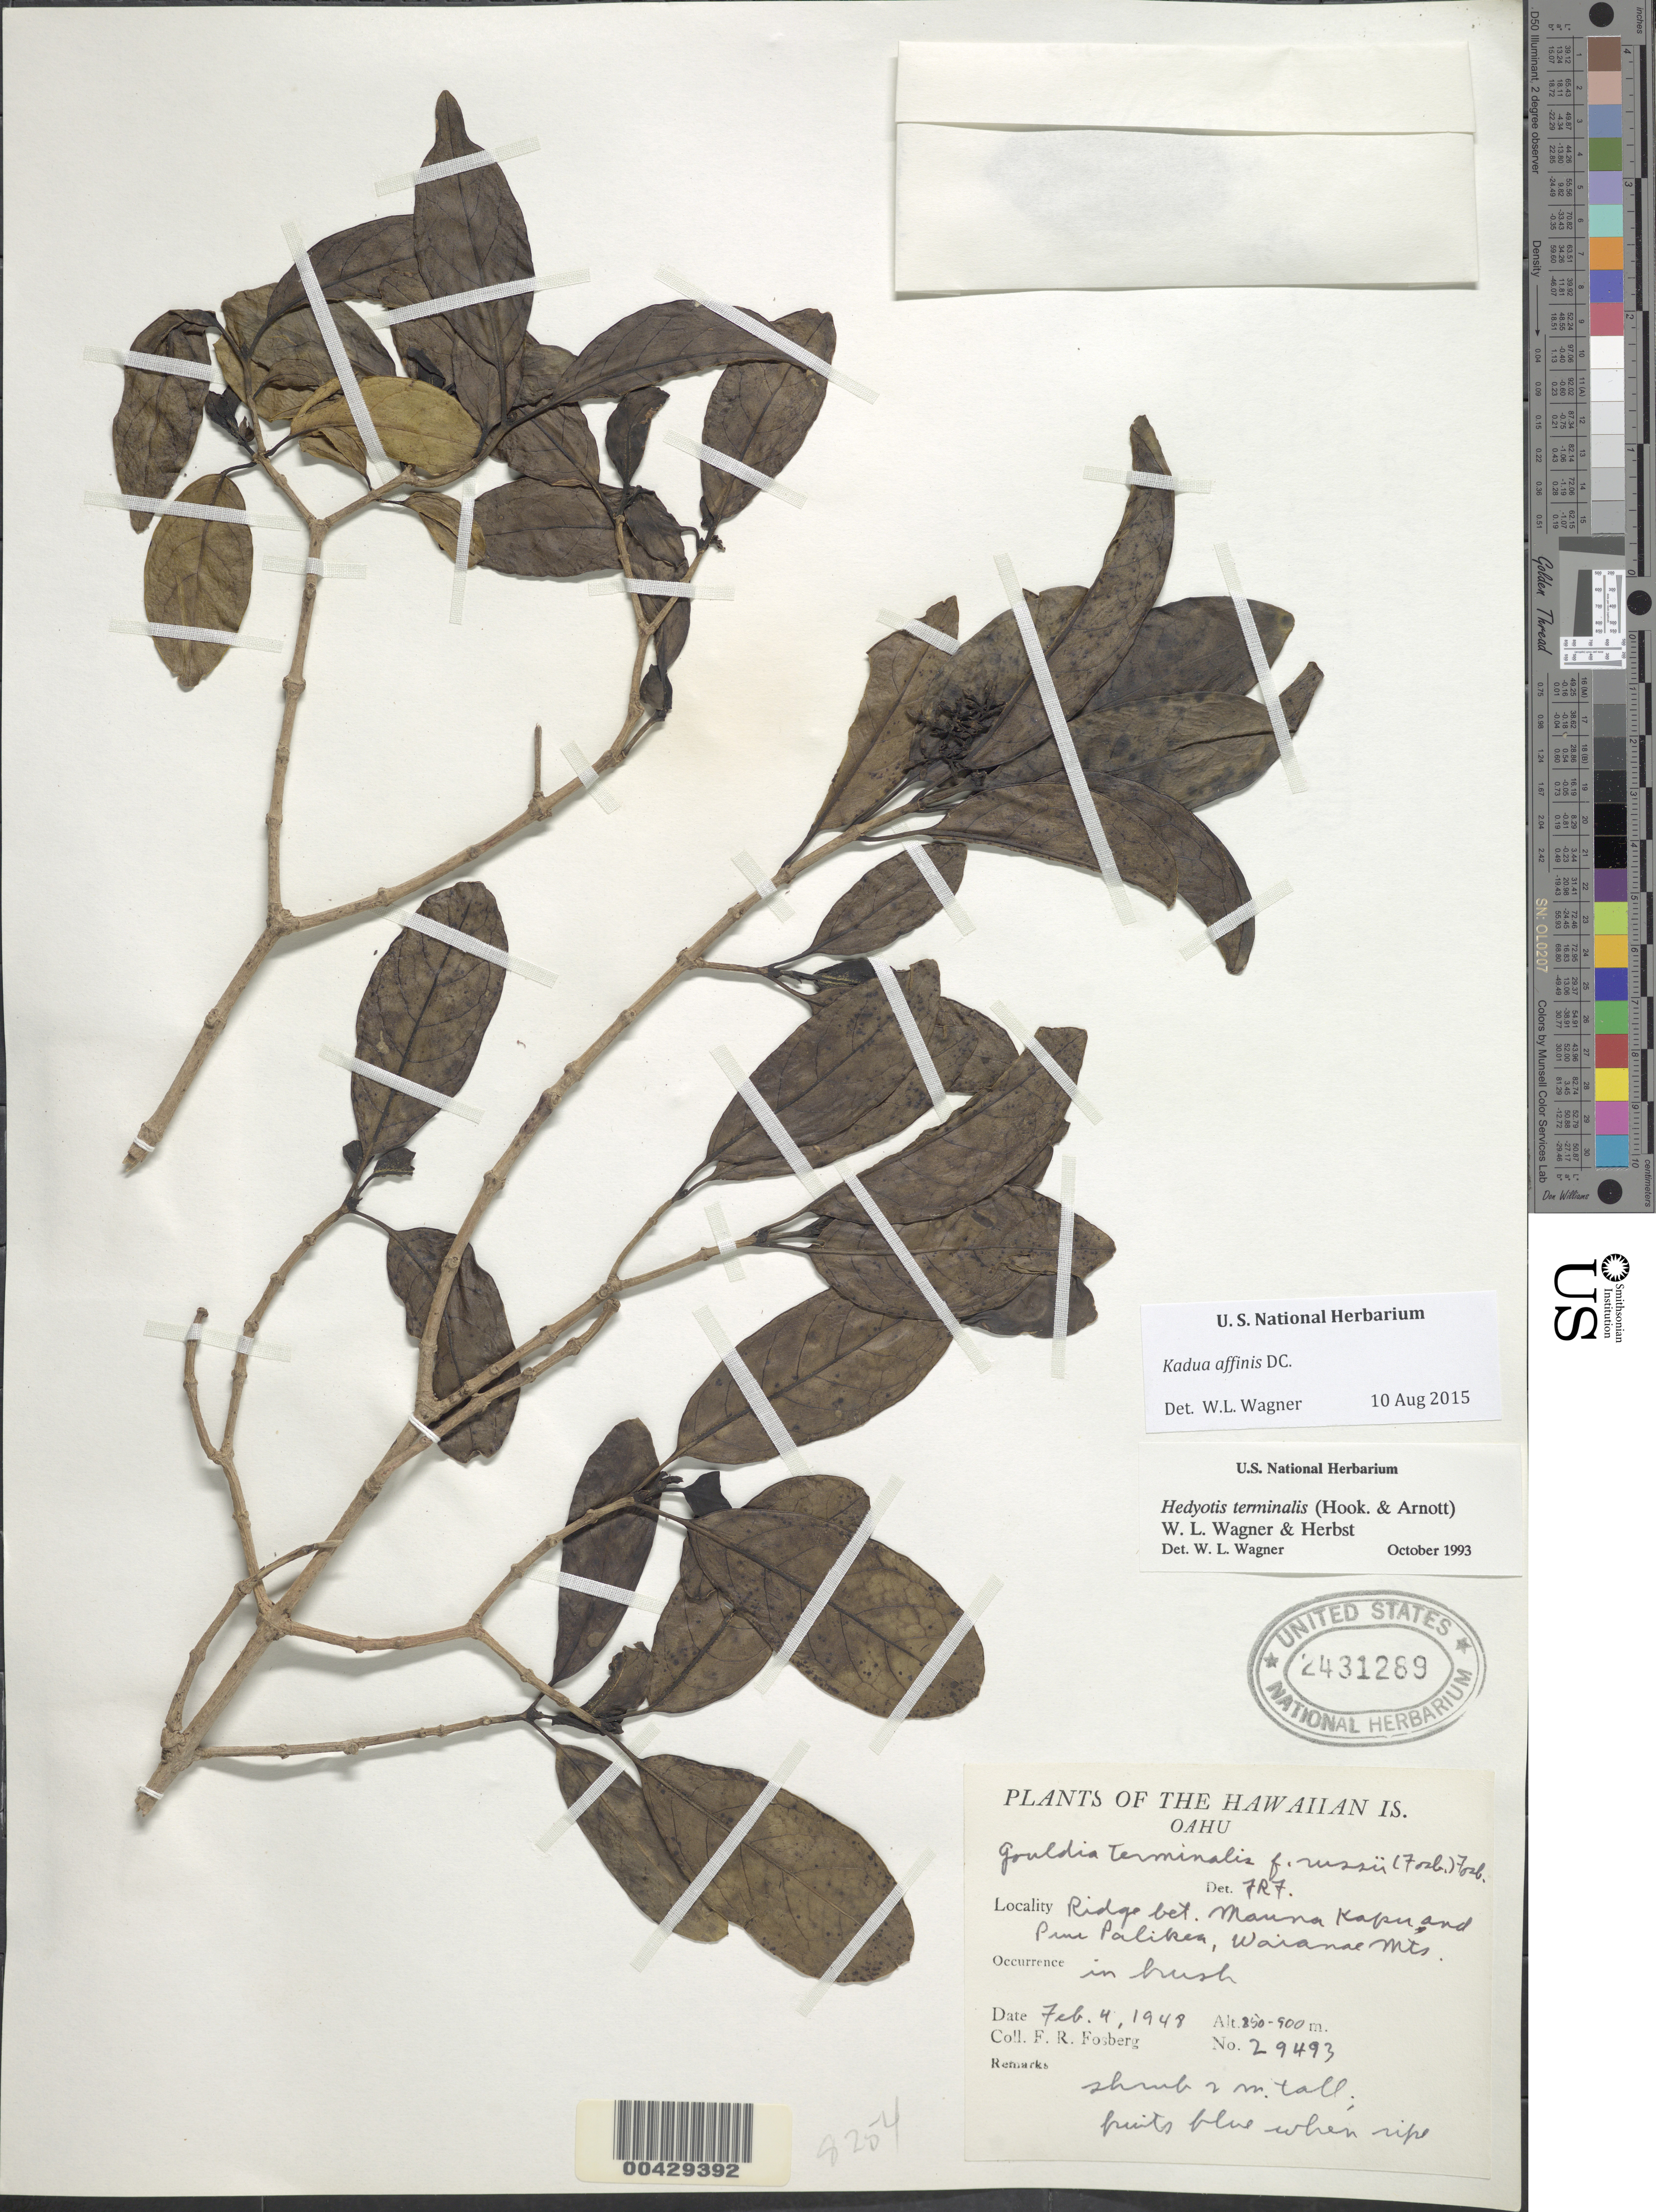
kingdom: Plantae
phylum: Tracheophyta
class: Magnoliopsida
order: Gentianales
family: Rubiaceae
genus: Kadua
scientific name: Kadua affinis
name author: DC.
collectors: F. R. Fosberg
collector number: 29493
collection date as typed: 4 Feb 1948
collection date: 1948-02-04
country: United States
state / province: Hawaii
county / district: Honolulu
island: Oahu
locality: Ridge between Mauna Kapu and Puu Palikea, Waianae Mts.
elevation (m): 250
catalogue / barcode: US 2431289